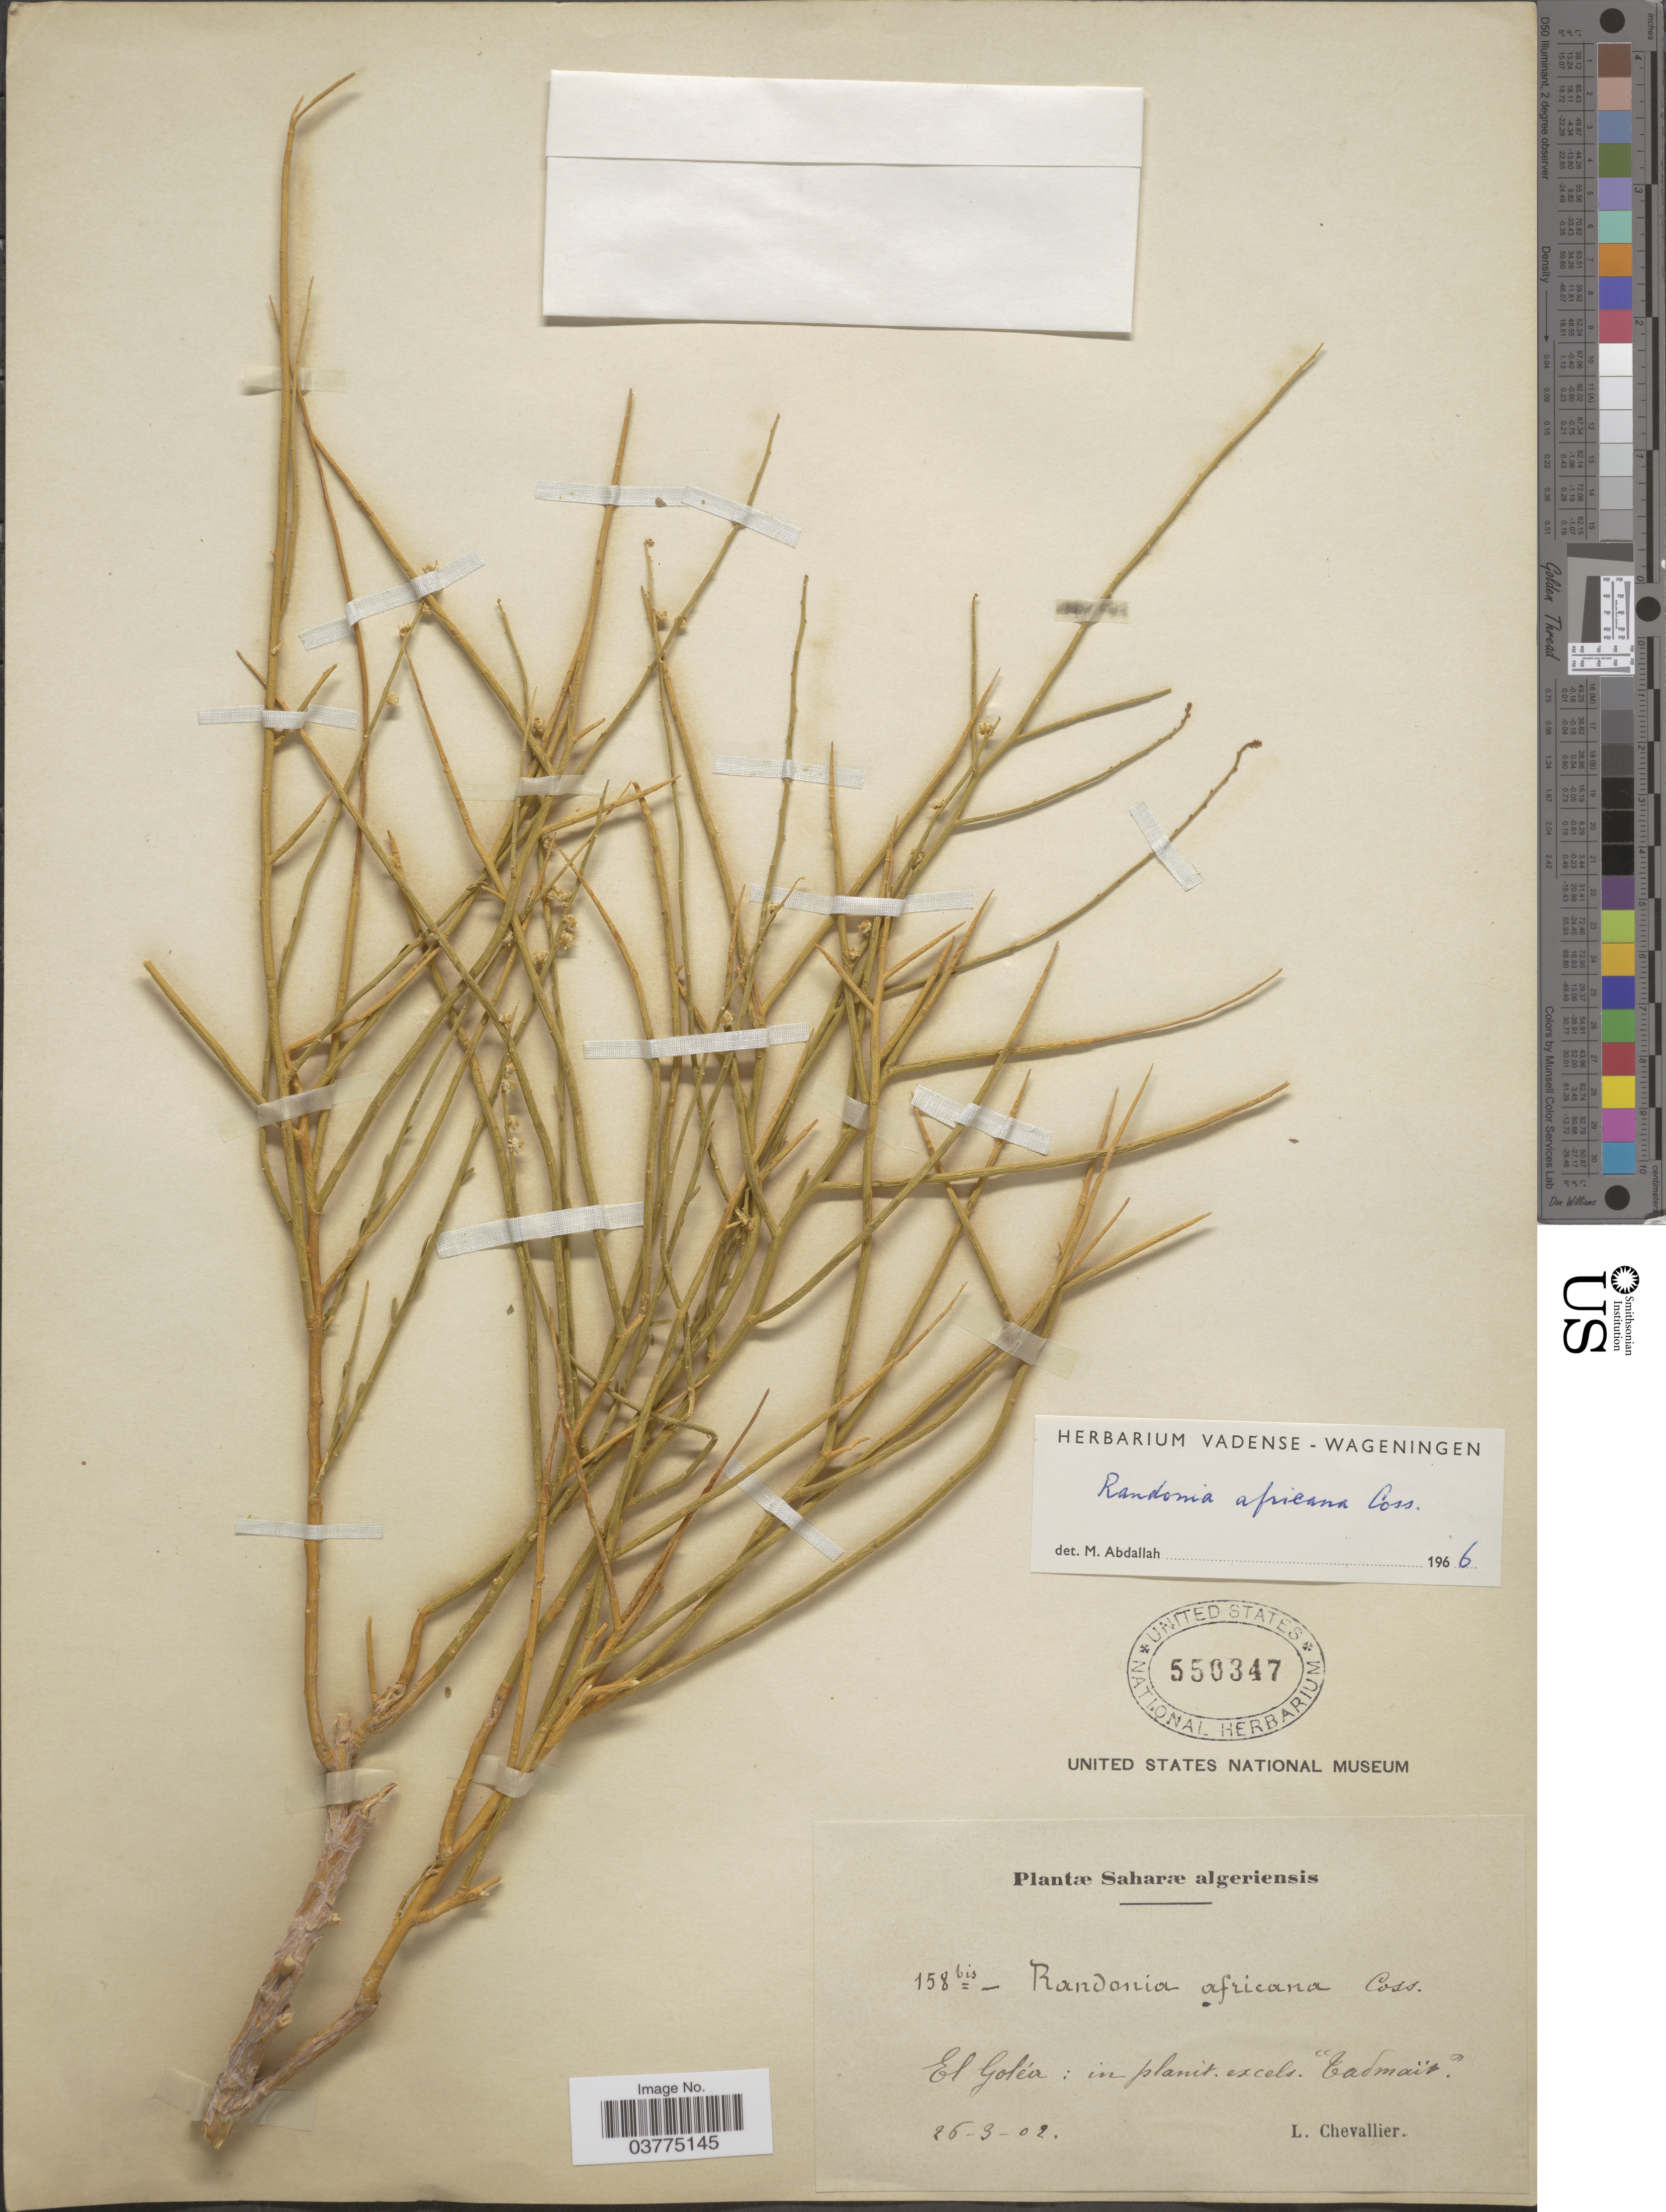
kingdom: Plantae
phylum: Tracheophyta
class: Magnoliopsida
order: Brassicales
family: Resedaceae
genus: Randonia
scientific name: Randonia africana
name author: Coss.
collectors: L. Chevallier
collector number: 158bis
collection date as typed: Transcribed d/m/y: 26/3/2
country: Algeria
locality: Saharæ algeriensis. El Goléa: in planit. excels. 'Tadmaït'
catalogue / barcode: US 550347